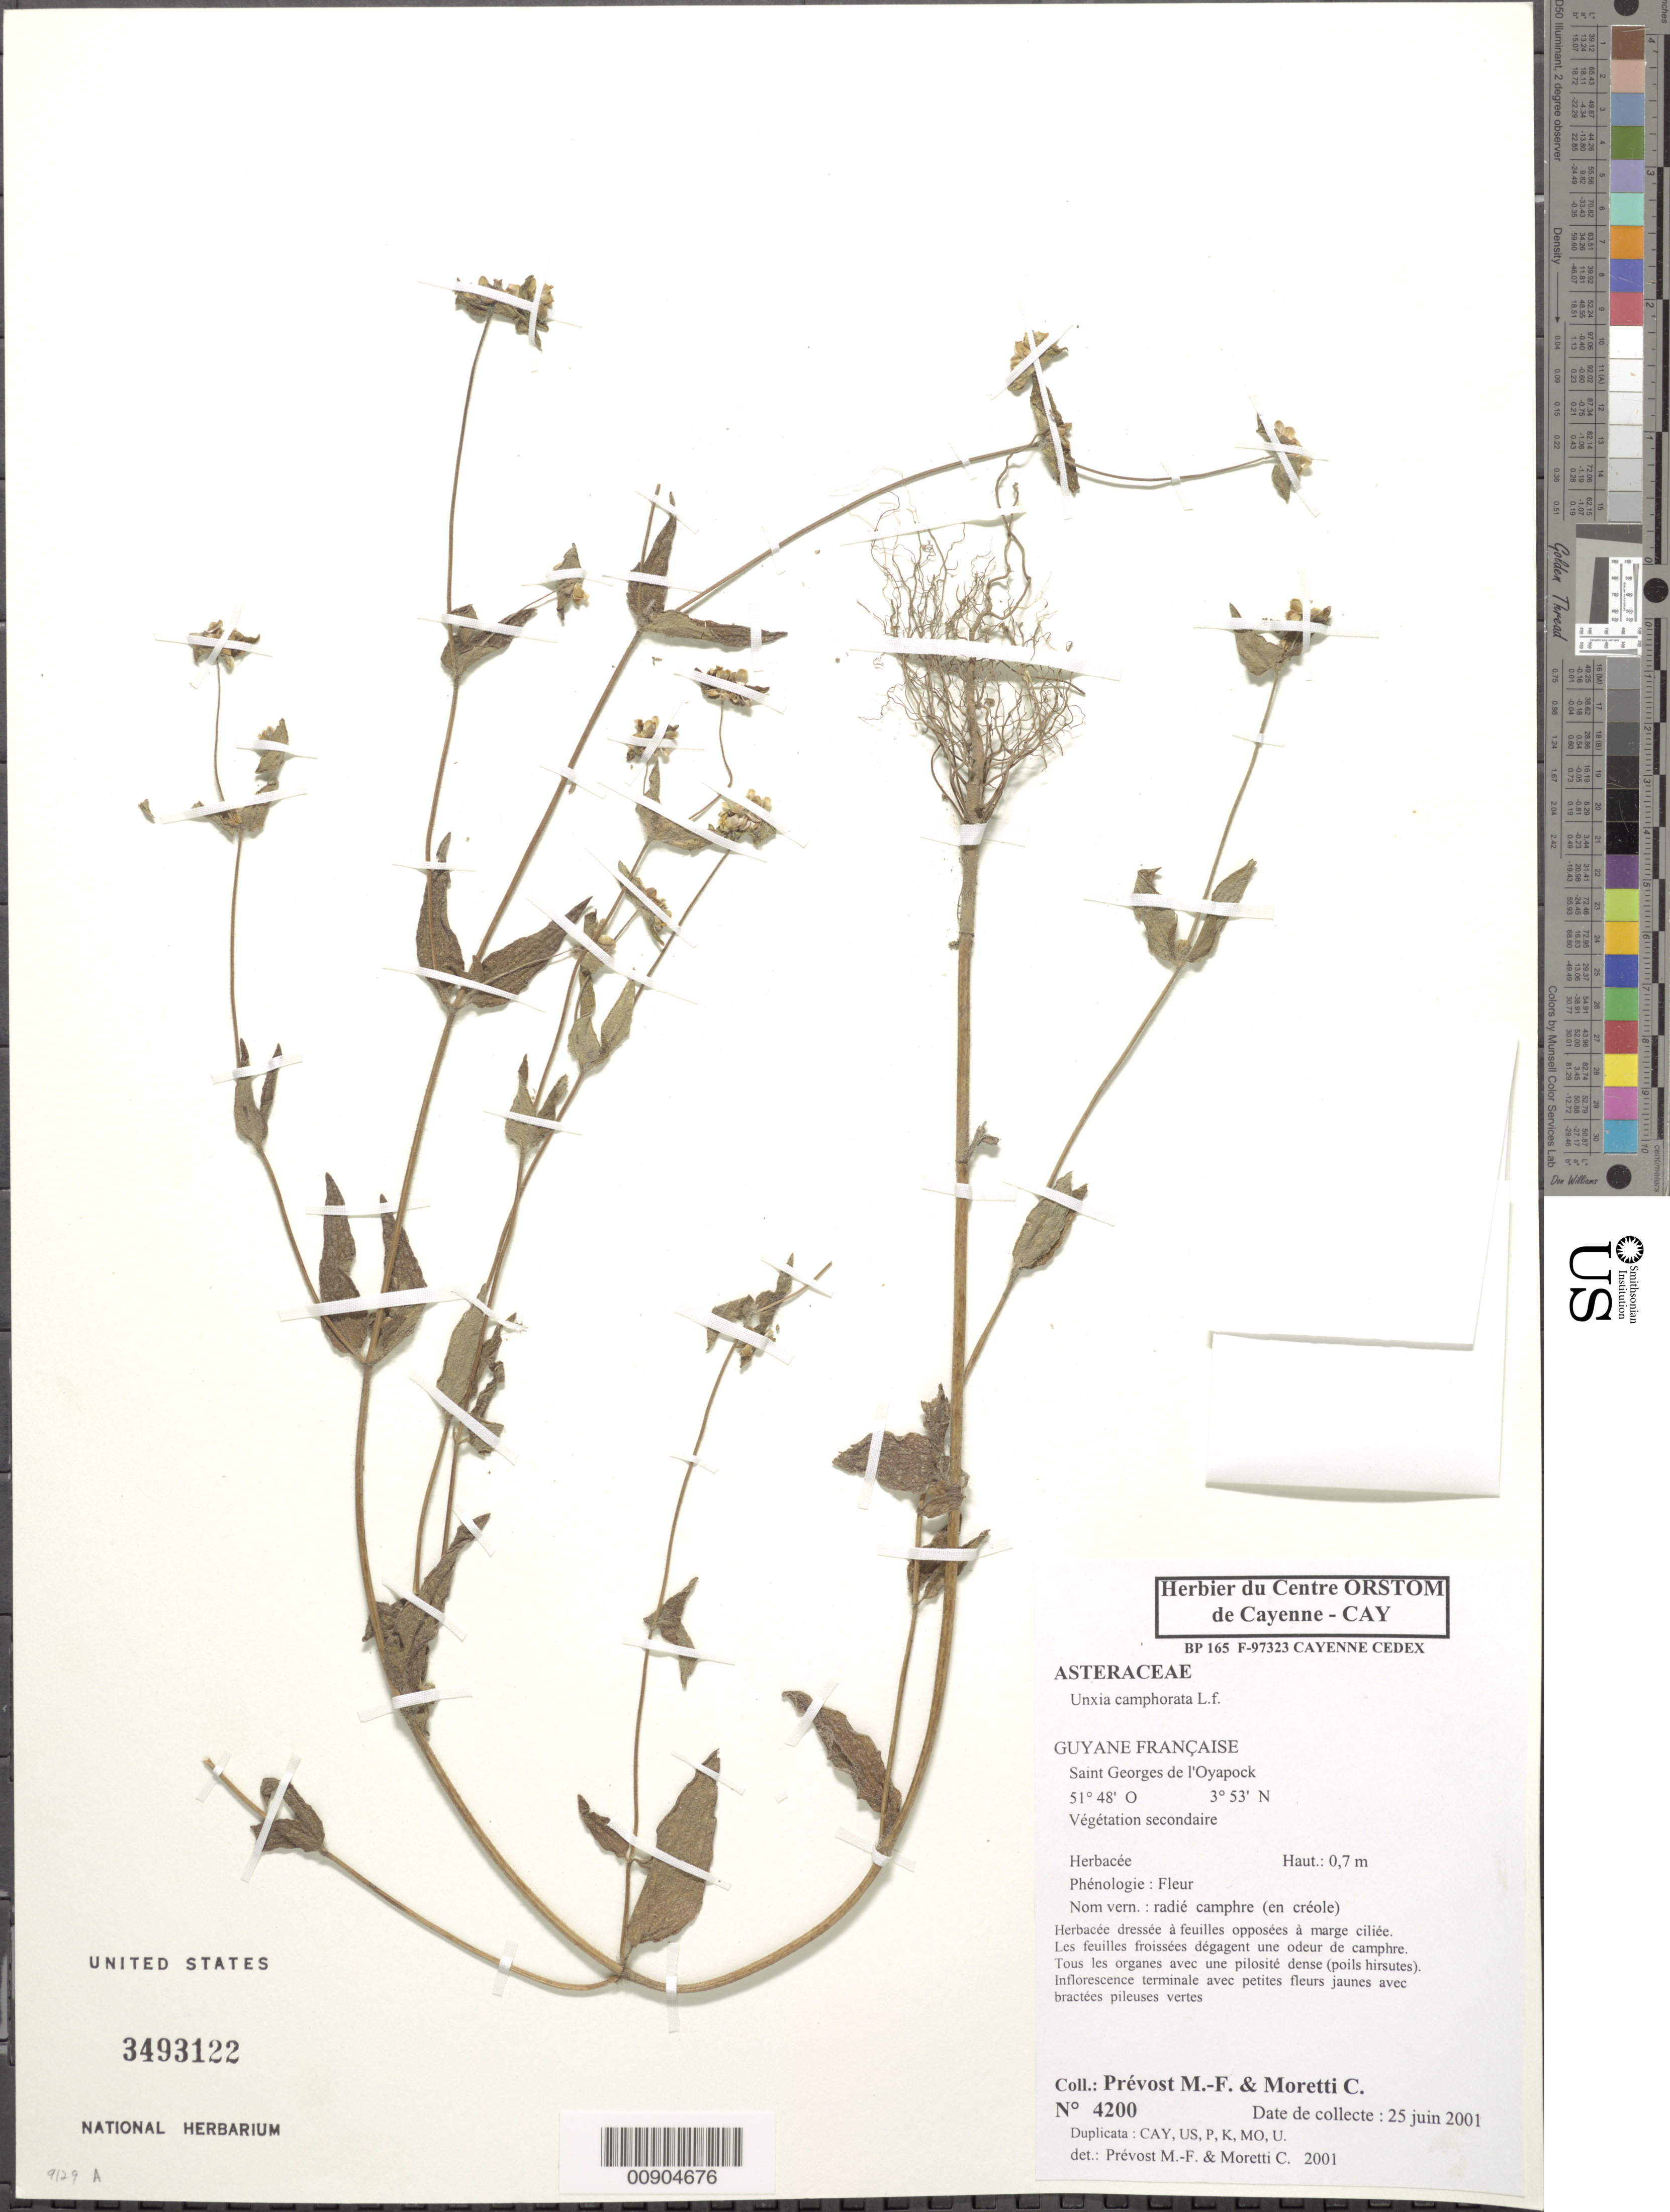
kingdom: Plantae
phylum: Tracheophyta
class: Magnoliopsida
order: Asterales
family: Asteraceae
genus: Unxia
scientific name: Unxia camphorata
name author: L. f.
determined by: Prévost, M.-F.; Moretti, C.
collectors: M.-F. Prévost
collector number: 4200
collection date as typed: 25-Jun-01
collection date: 2001-06-25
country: French Guiana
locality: Saint Georges de l'Oyapock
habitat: Végétation secondaire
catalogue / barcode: US 3493122